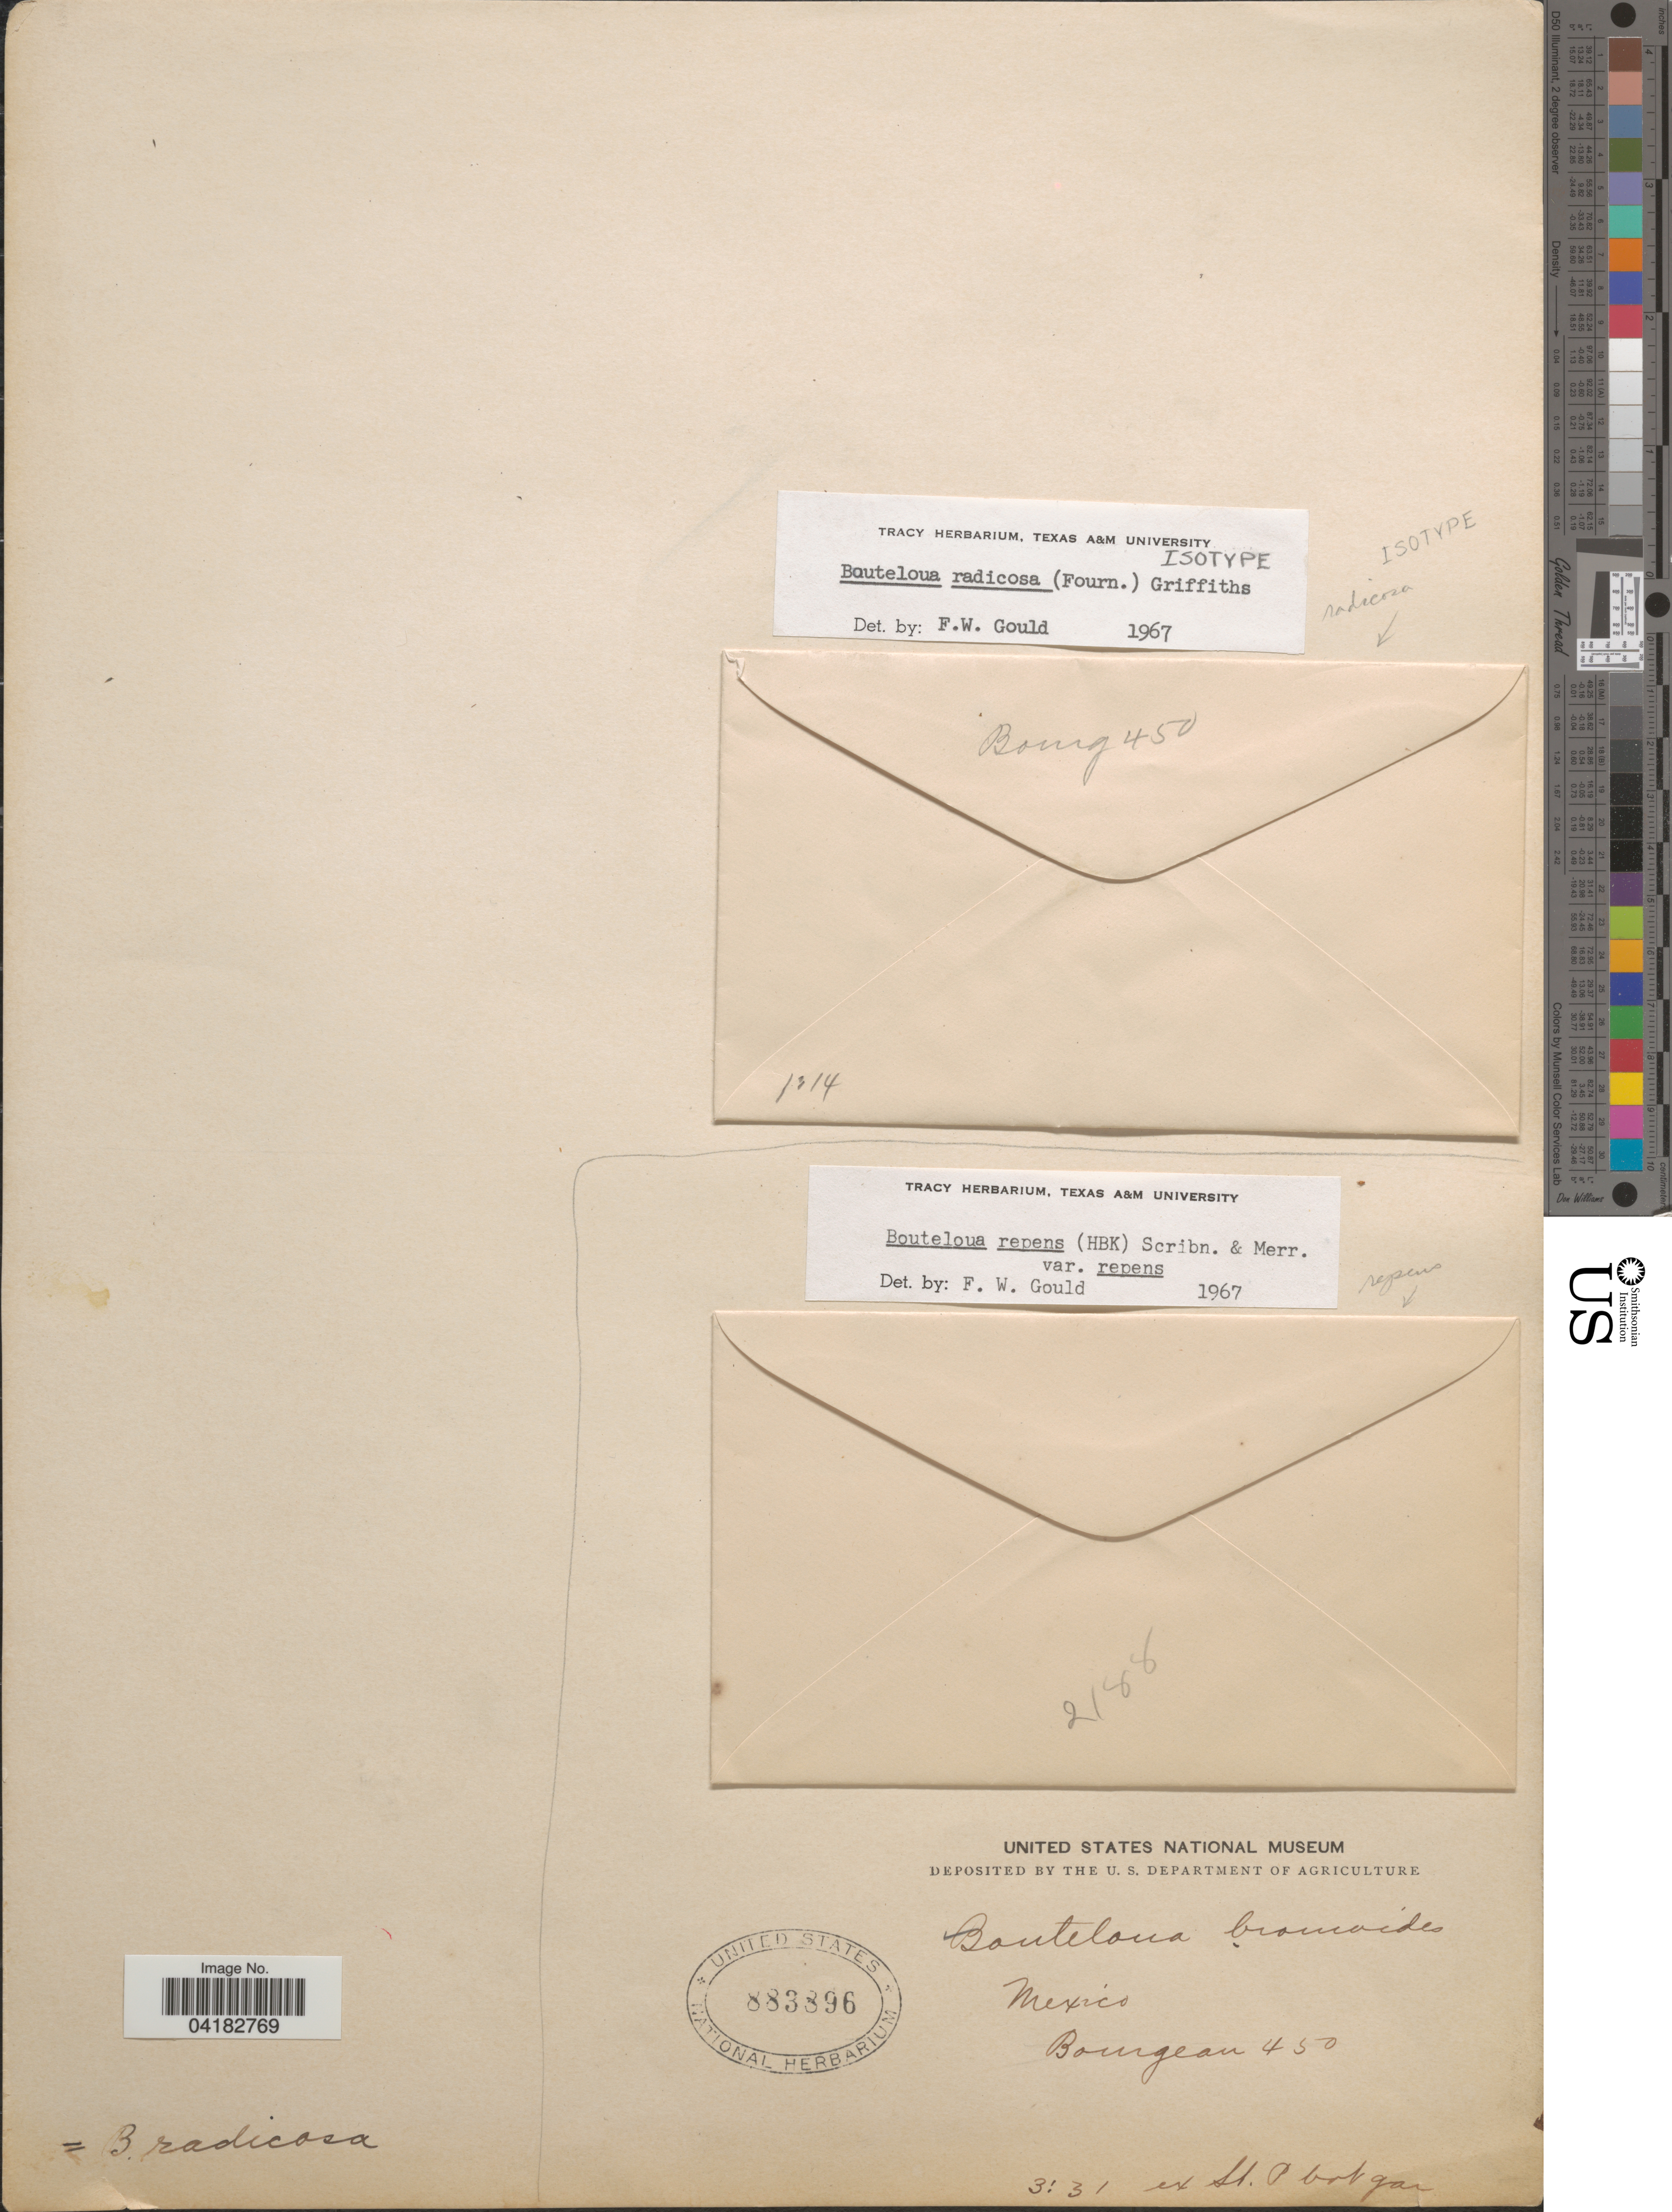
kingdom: Plantae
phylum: Tracheophyta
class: Liliopsida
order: Poales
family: Poaceae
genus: Bouteloua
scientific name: Bouteloua radicosa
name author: (E. Fourn.) Griffiths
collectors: -. Bourgeau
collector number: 450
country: Mexico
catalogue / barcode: US 883896